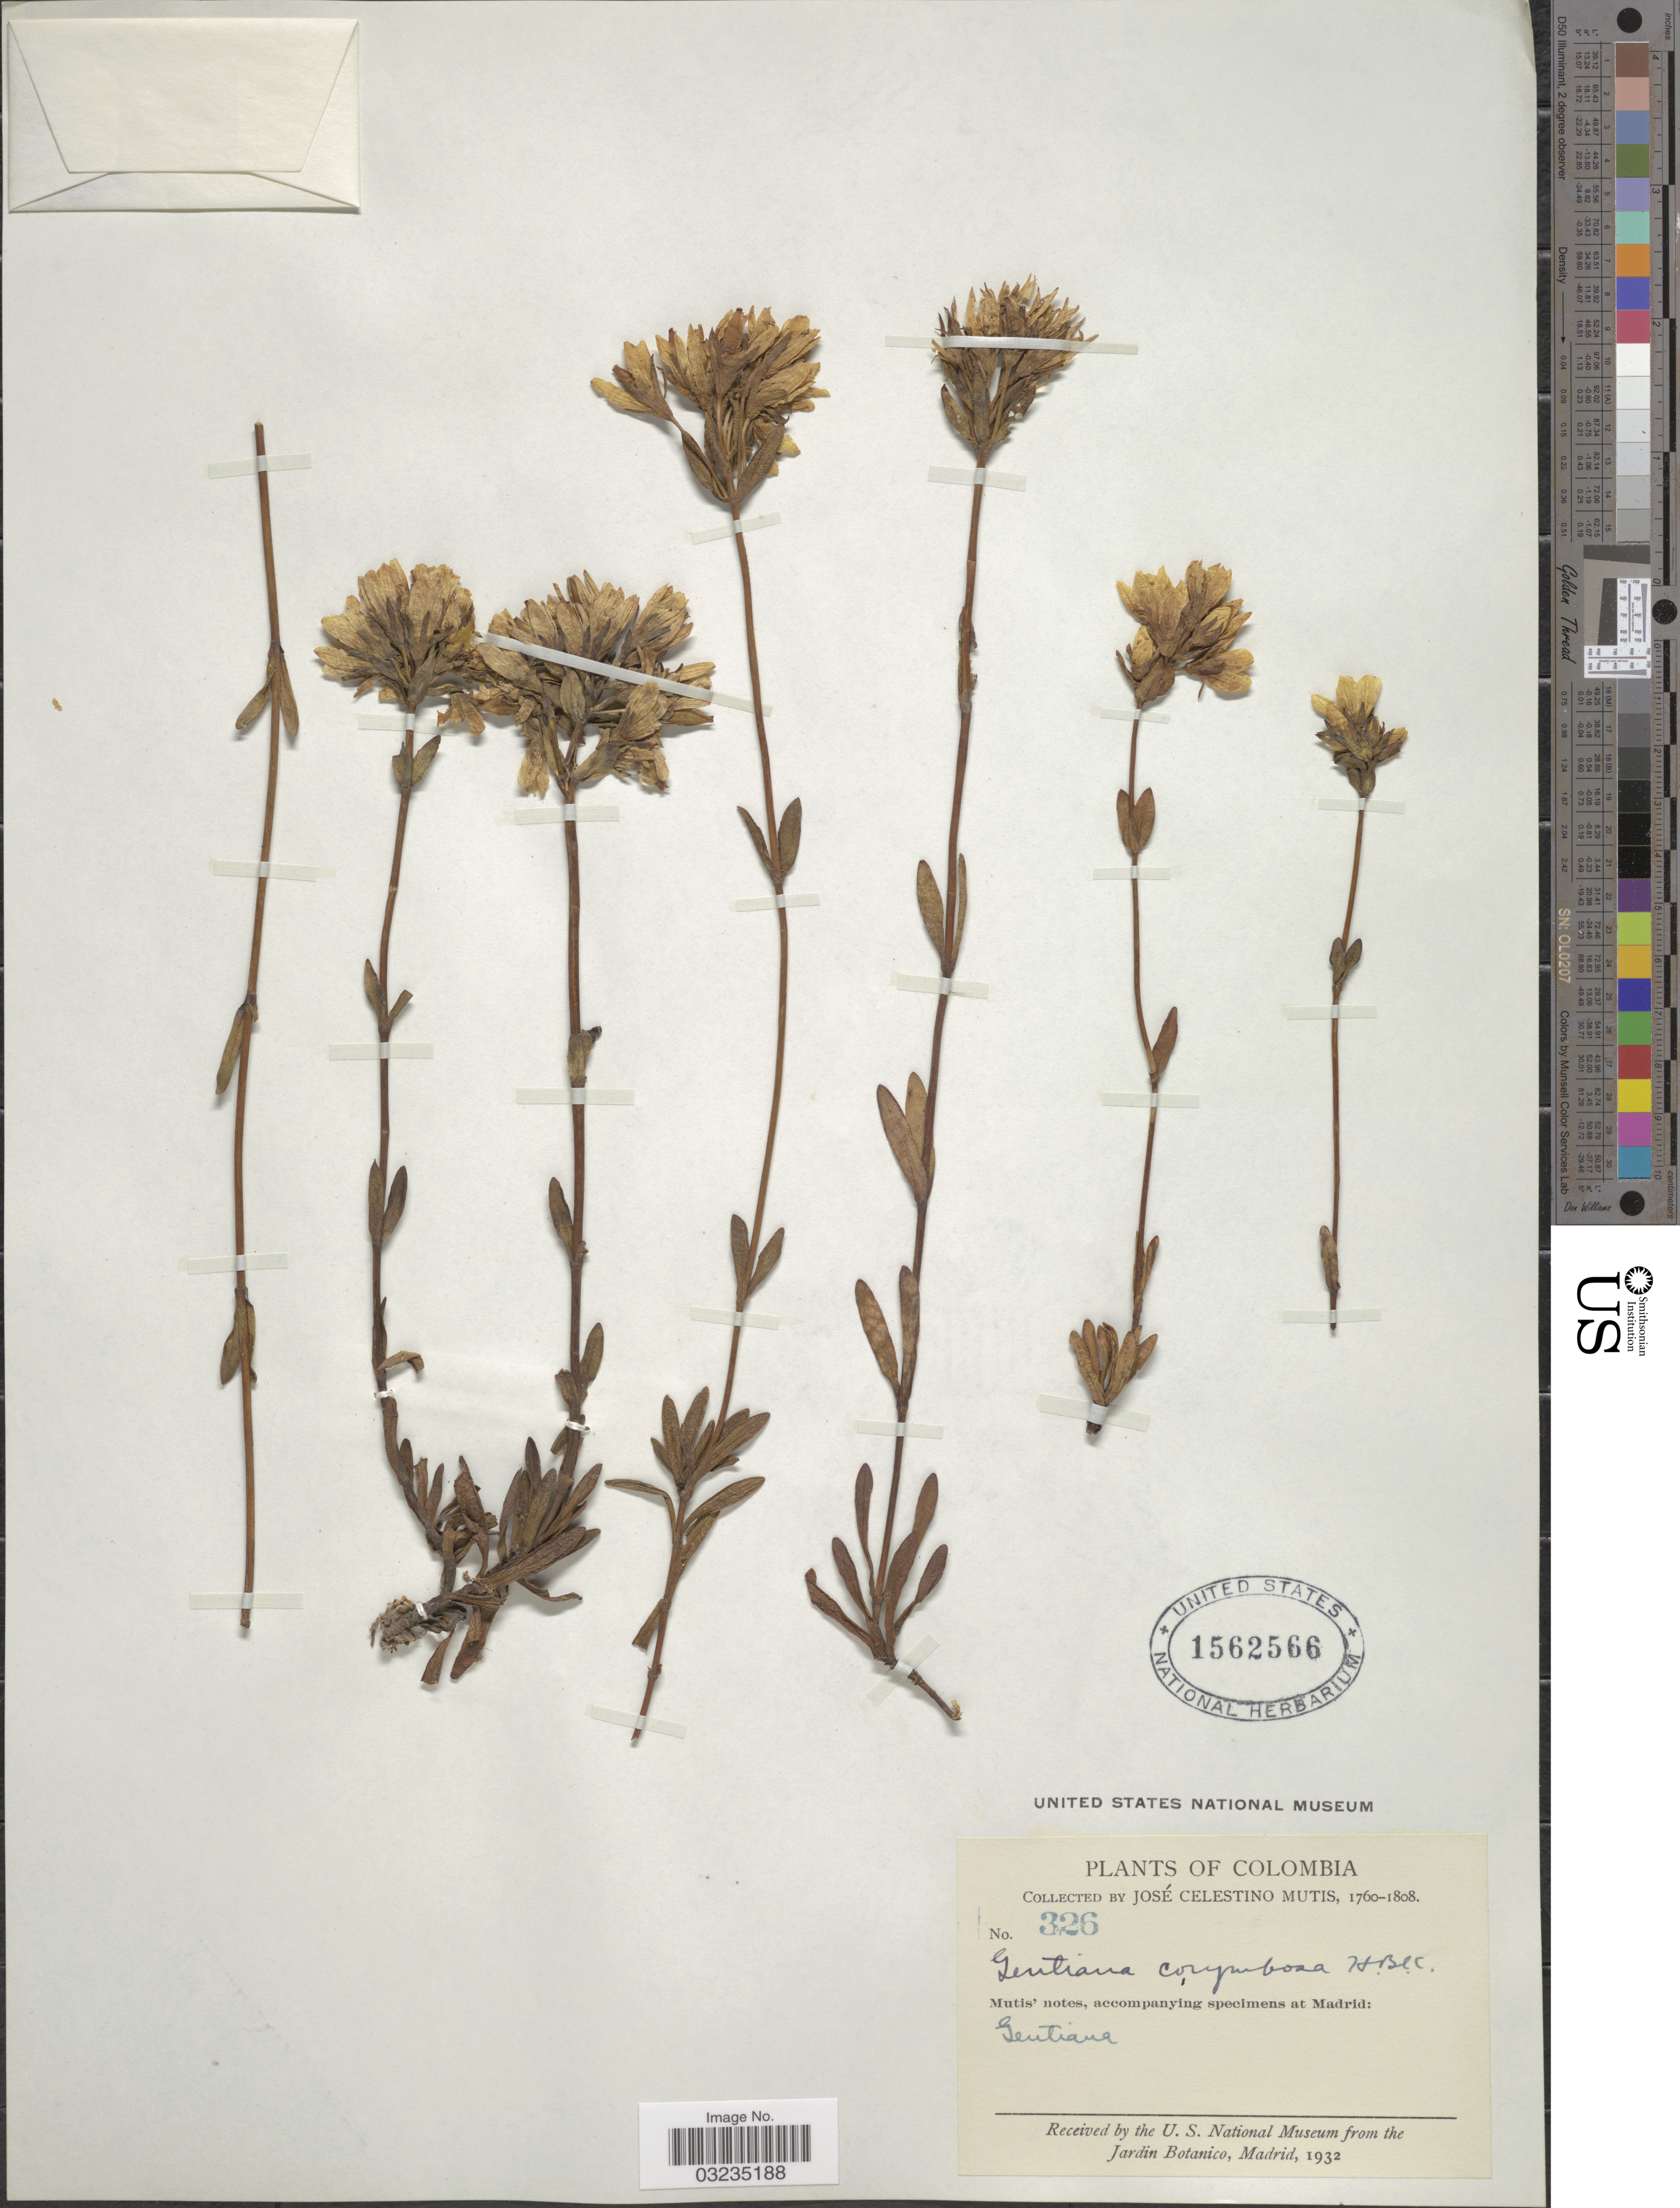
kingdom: Plantae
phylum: Tracheophyta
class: Magnoliopsida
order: Gentianales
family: Gentianaceae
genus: Gentiana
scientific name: Gentiana corymbosa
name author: Humb. et al.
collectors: J. C. B. Mutis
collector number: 326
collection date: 1760/1808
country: Colombia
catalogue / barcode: US 1562566